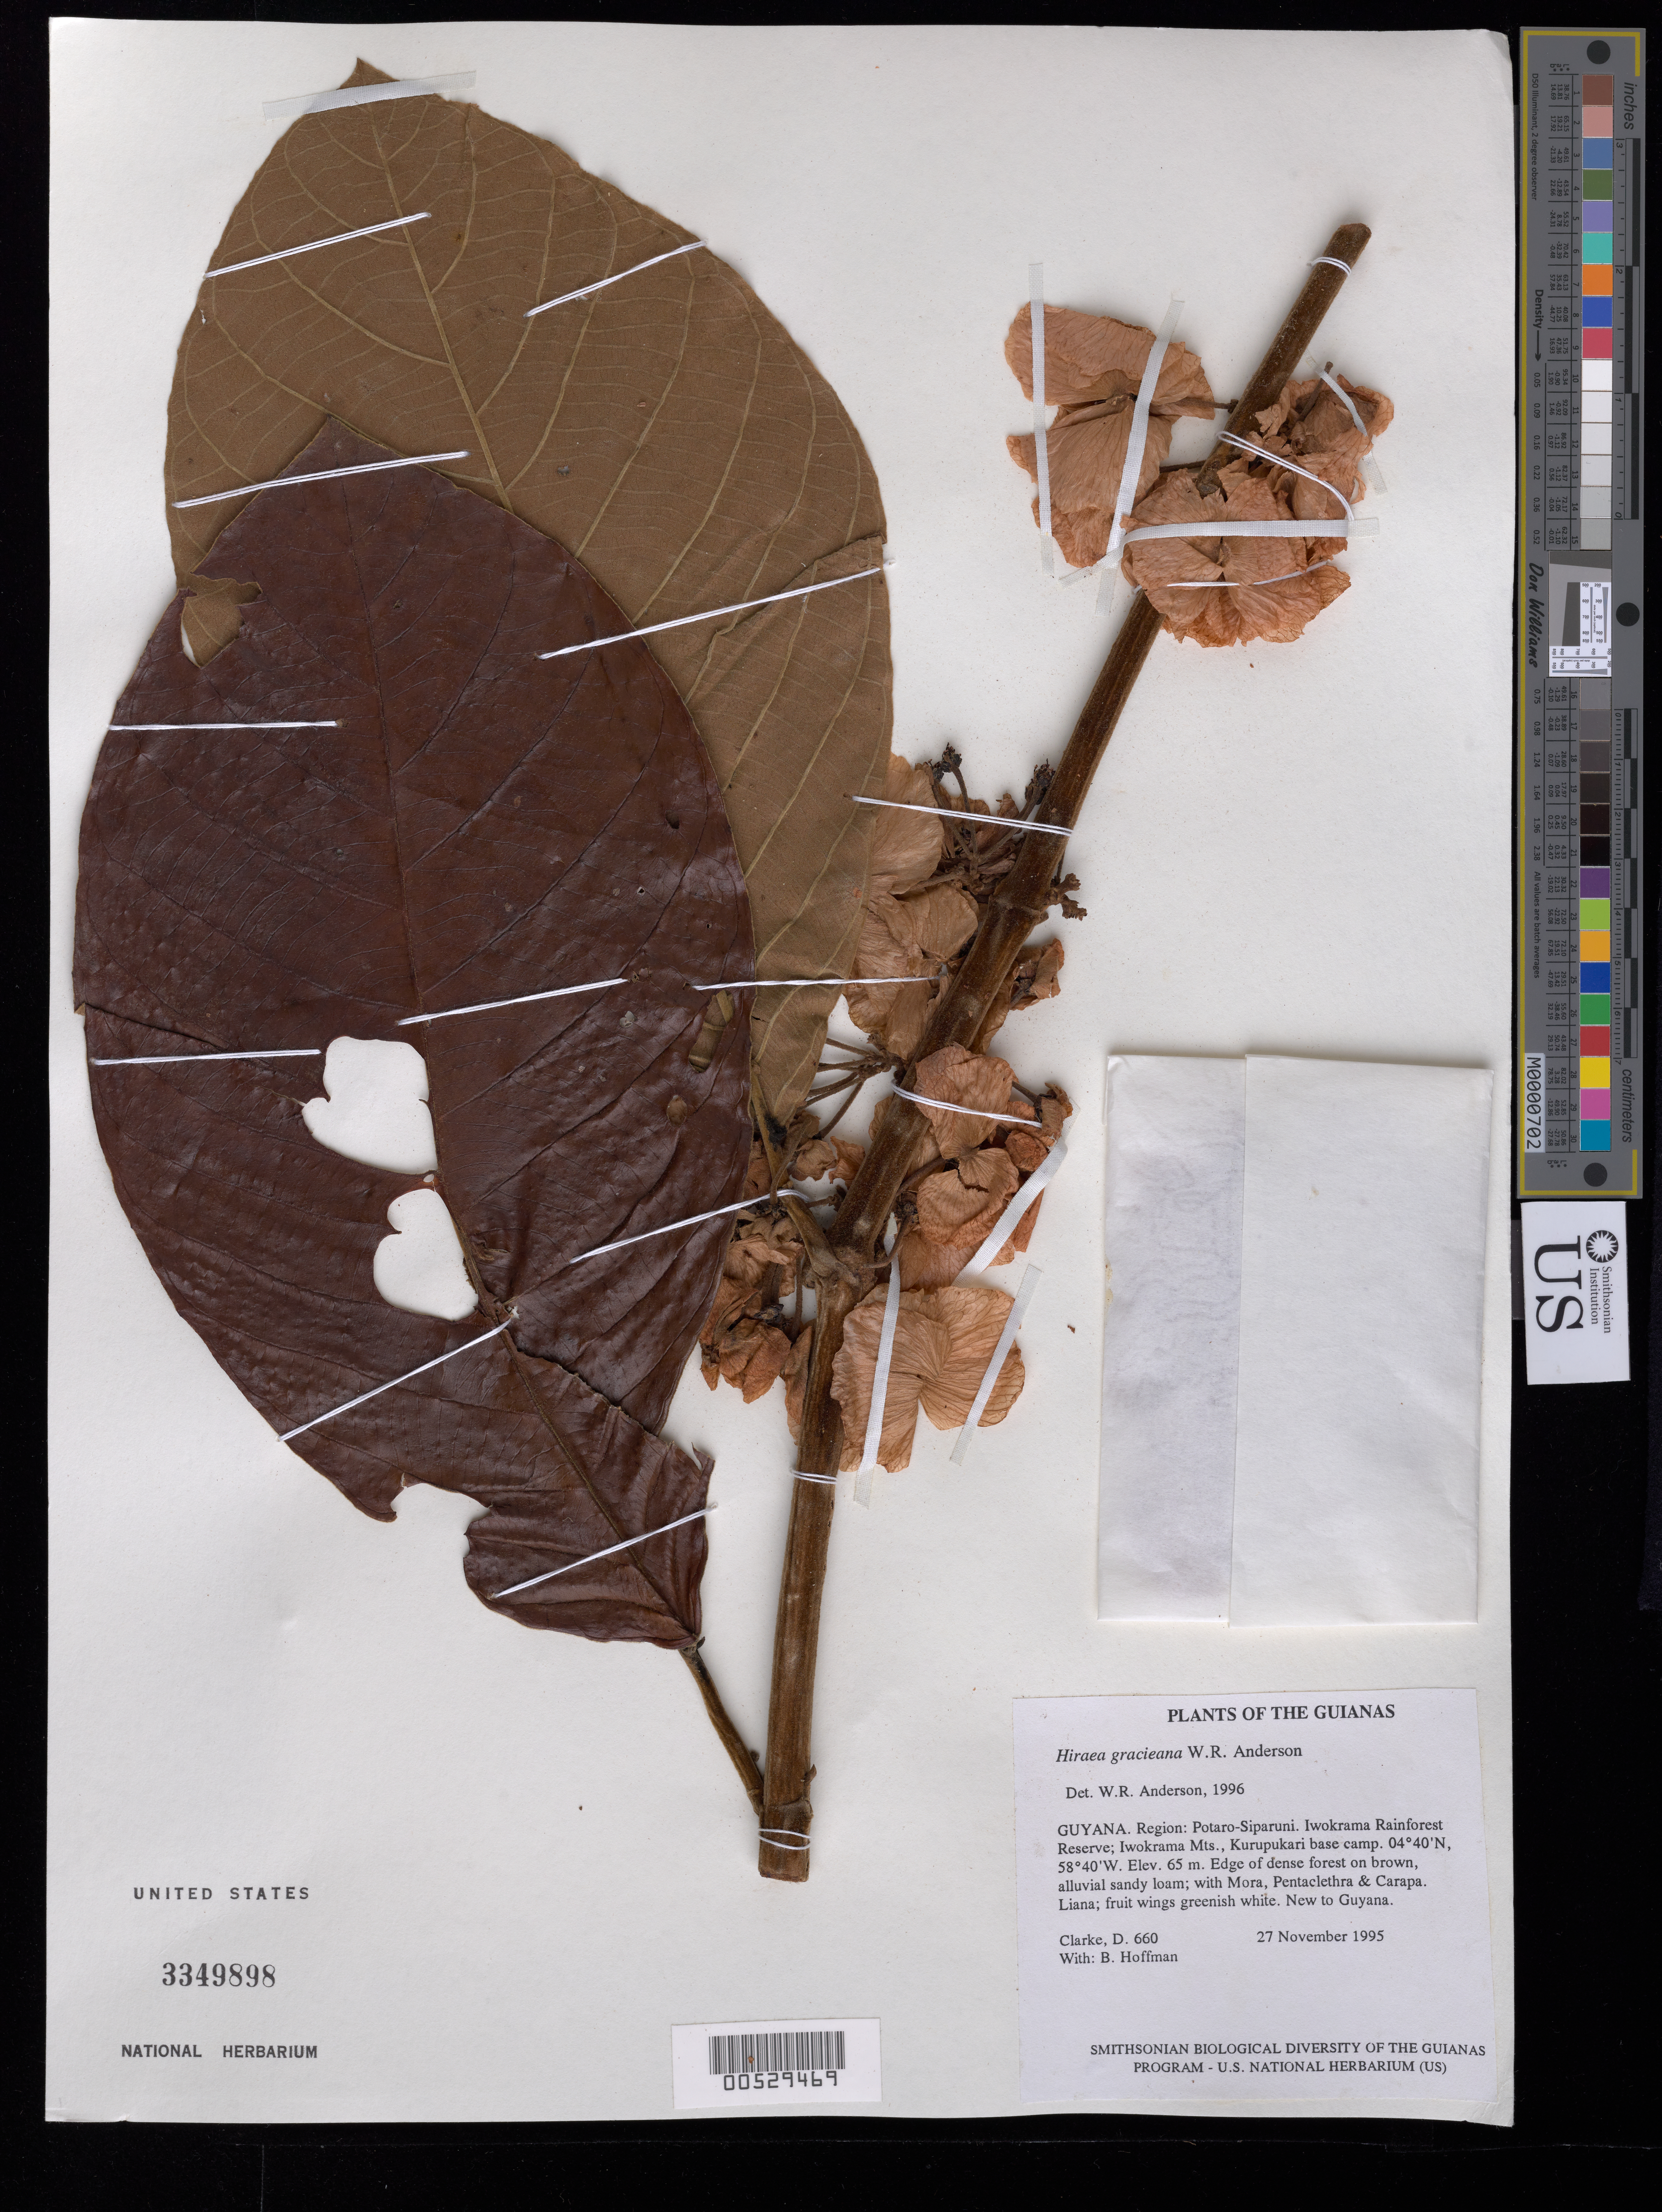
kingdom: Plantae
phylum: Tracheophyta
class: Magnoliopsida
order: Malpighiales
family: Malpighiaceae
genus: Hiraea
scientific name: Hiraea gracieana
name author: W.R. Anderson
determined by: Anderson, W. R., (MICH), University of Michigan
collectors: H. D. Clarke & B. Hoffman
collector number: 660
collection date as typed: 27 November 1995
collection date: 1995-11-27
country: Guyana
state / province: Potaro-Siparuni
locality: Iwokrama Rainforest Reserve; Iwokrama Mts., Kurupukari base camp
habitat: Edge of dense forest on brown, alluvial sandy loam; with Mora, Pentaclethra & Carapa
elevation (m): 65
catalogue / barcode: US 3349898